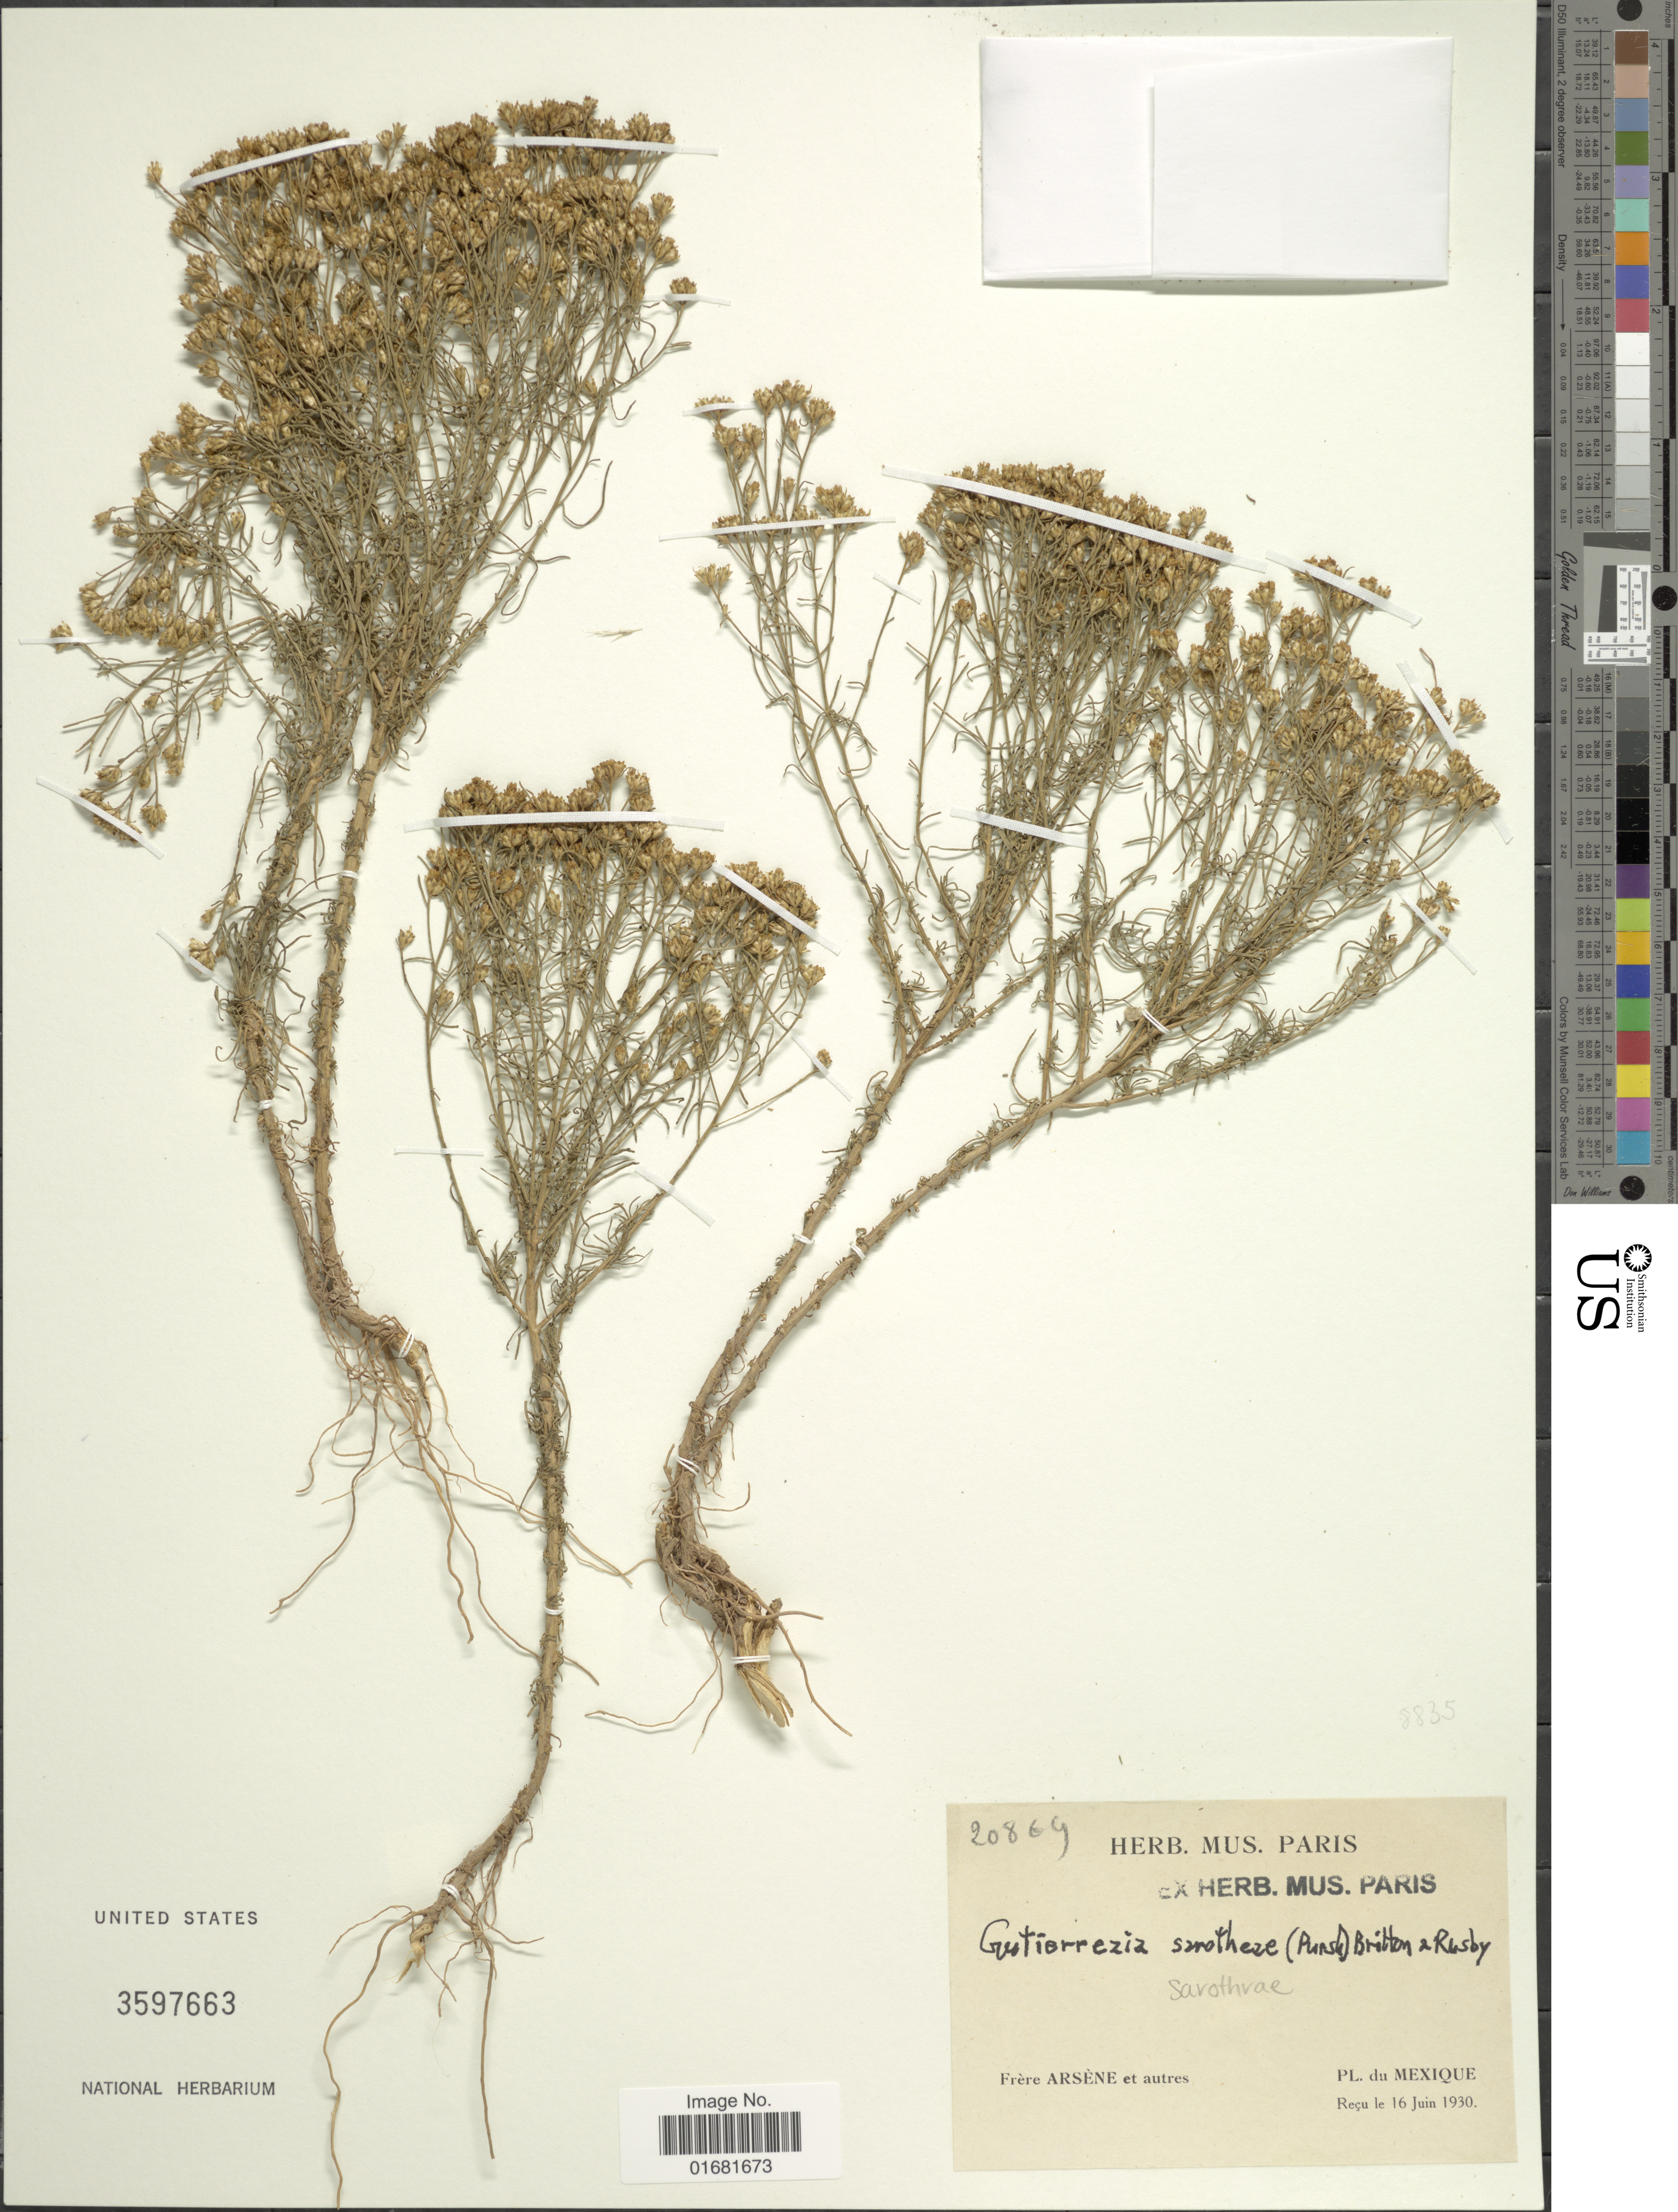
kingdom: Plantae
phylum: Tracheophyta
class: Magnoliopsida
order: Asterales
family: Asteraceae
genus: Gutierrezia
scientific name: Gutierrezia sarothrae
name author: (Pursh) Britton & Rusby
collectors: Bro. G. Arsène & et al.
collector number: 20869?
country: Mexico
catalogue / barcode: US 3597663